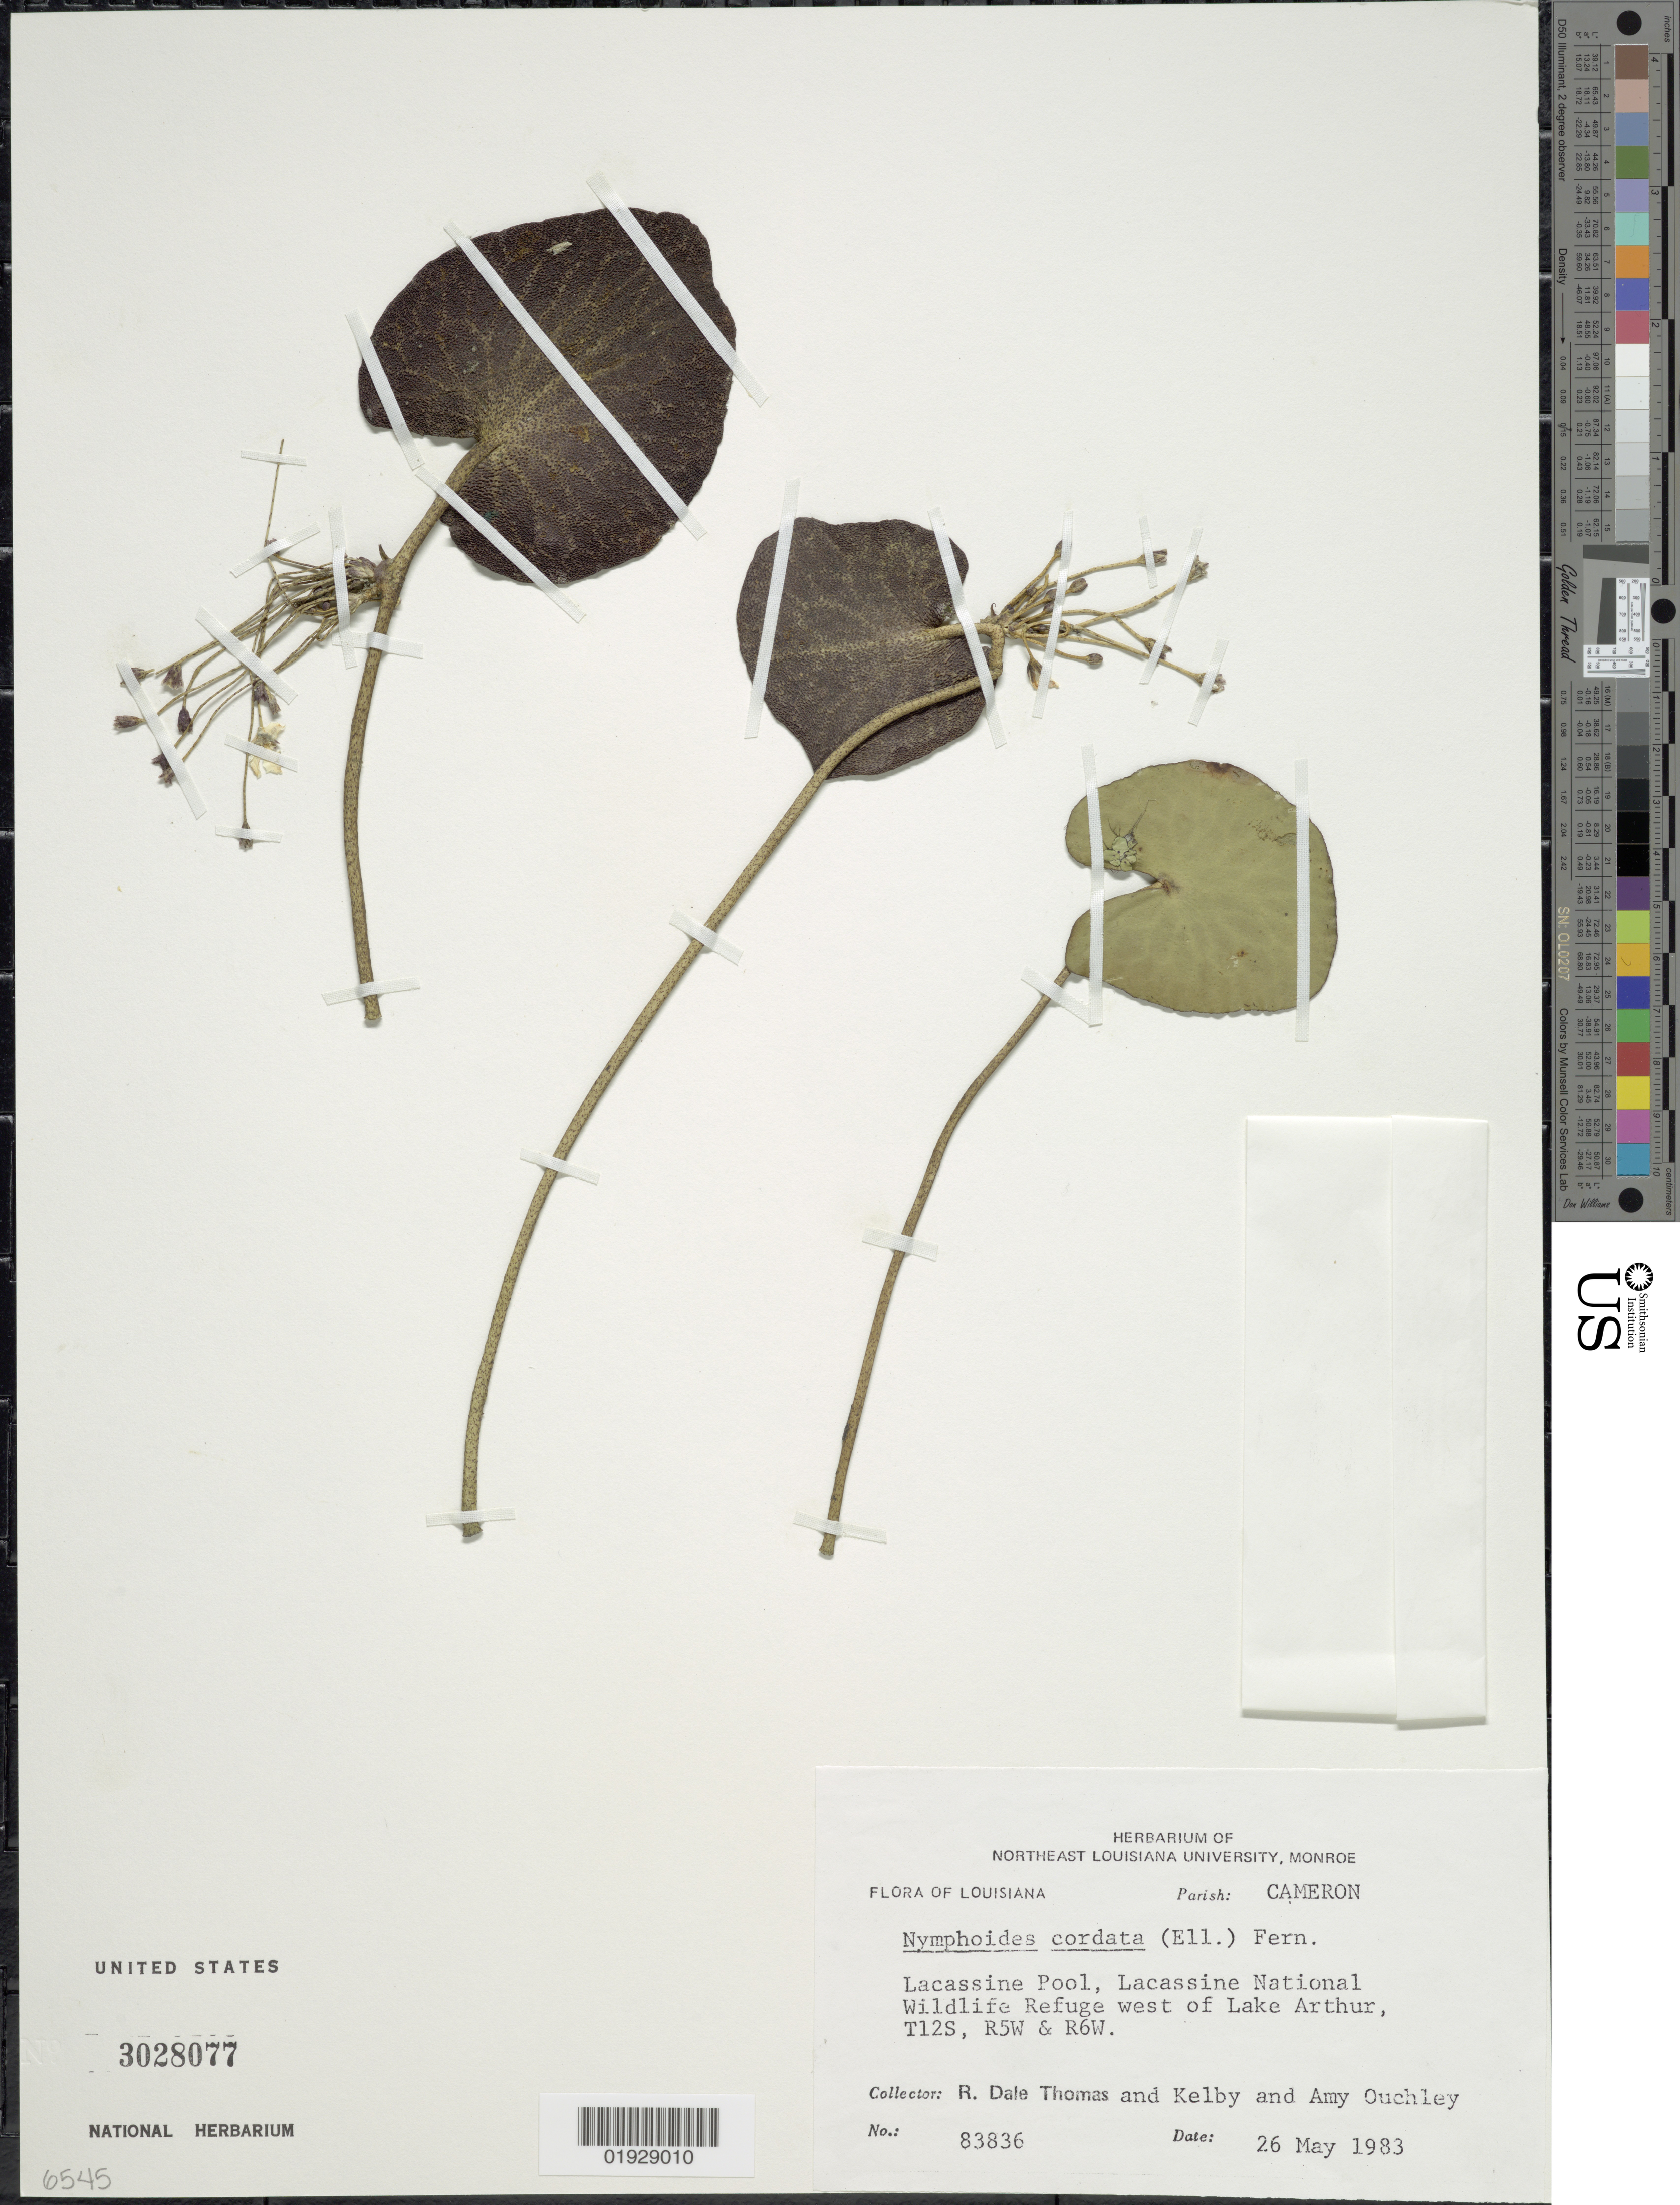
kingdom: Plantae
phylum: Tracheophyta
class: Magnoliopsida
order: Asterales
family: Menyanthaceae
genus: Nymphoides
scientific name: Nymphoides cordata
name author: (Elliot) Fernald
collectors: R. Thomas, K. Ouchley & A. Ouchley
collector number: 83836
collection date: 1983-05-26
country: United States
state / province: Louisiana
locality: Cameron, Lacassine Pool, Lacassine National Wildlife Refuge west of Lake Arthur, T12S, R5W & R6W.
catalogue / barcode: US 3028077